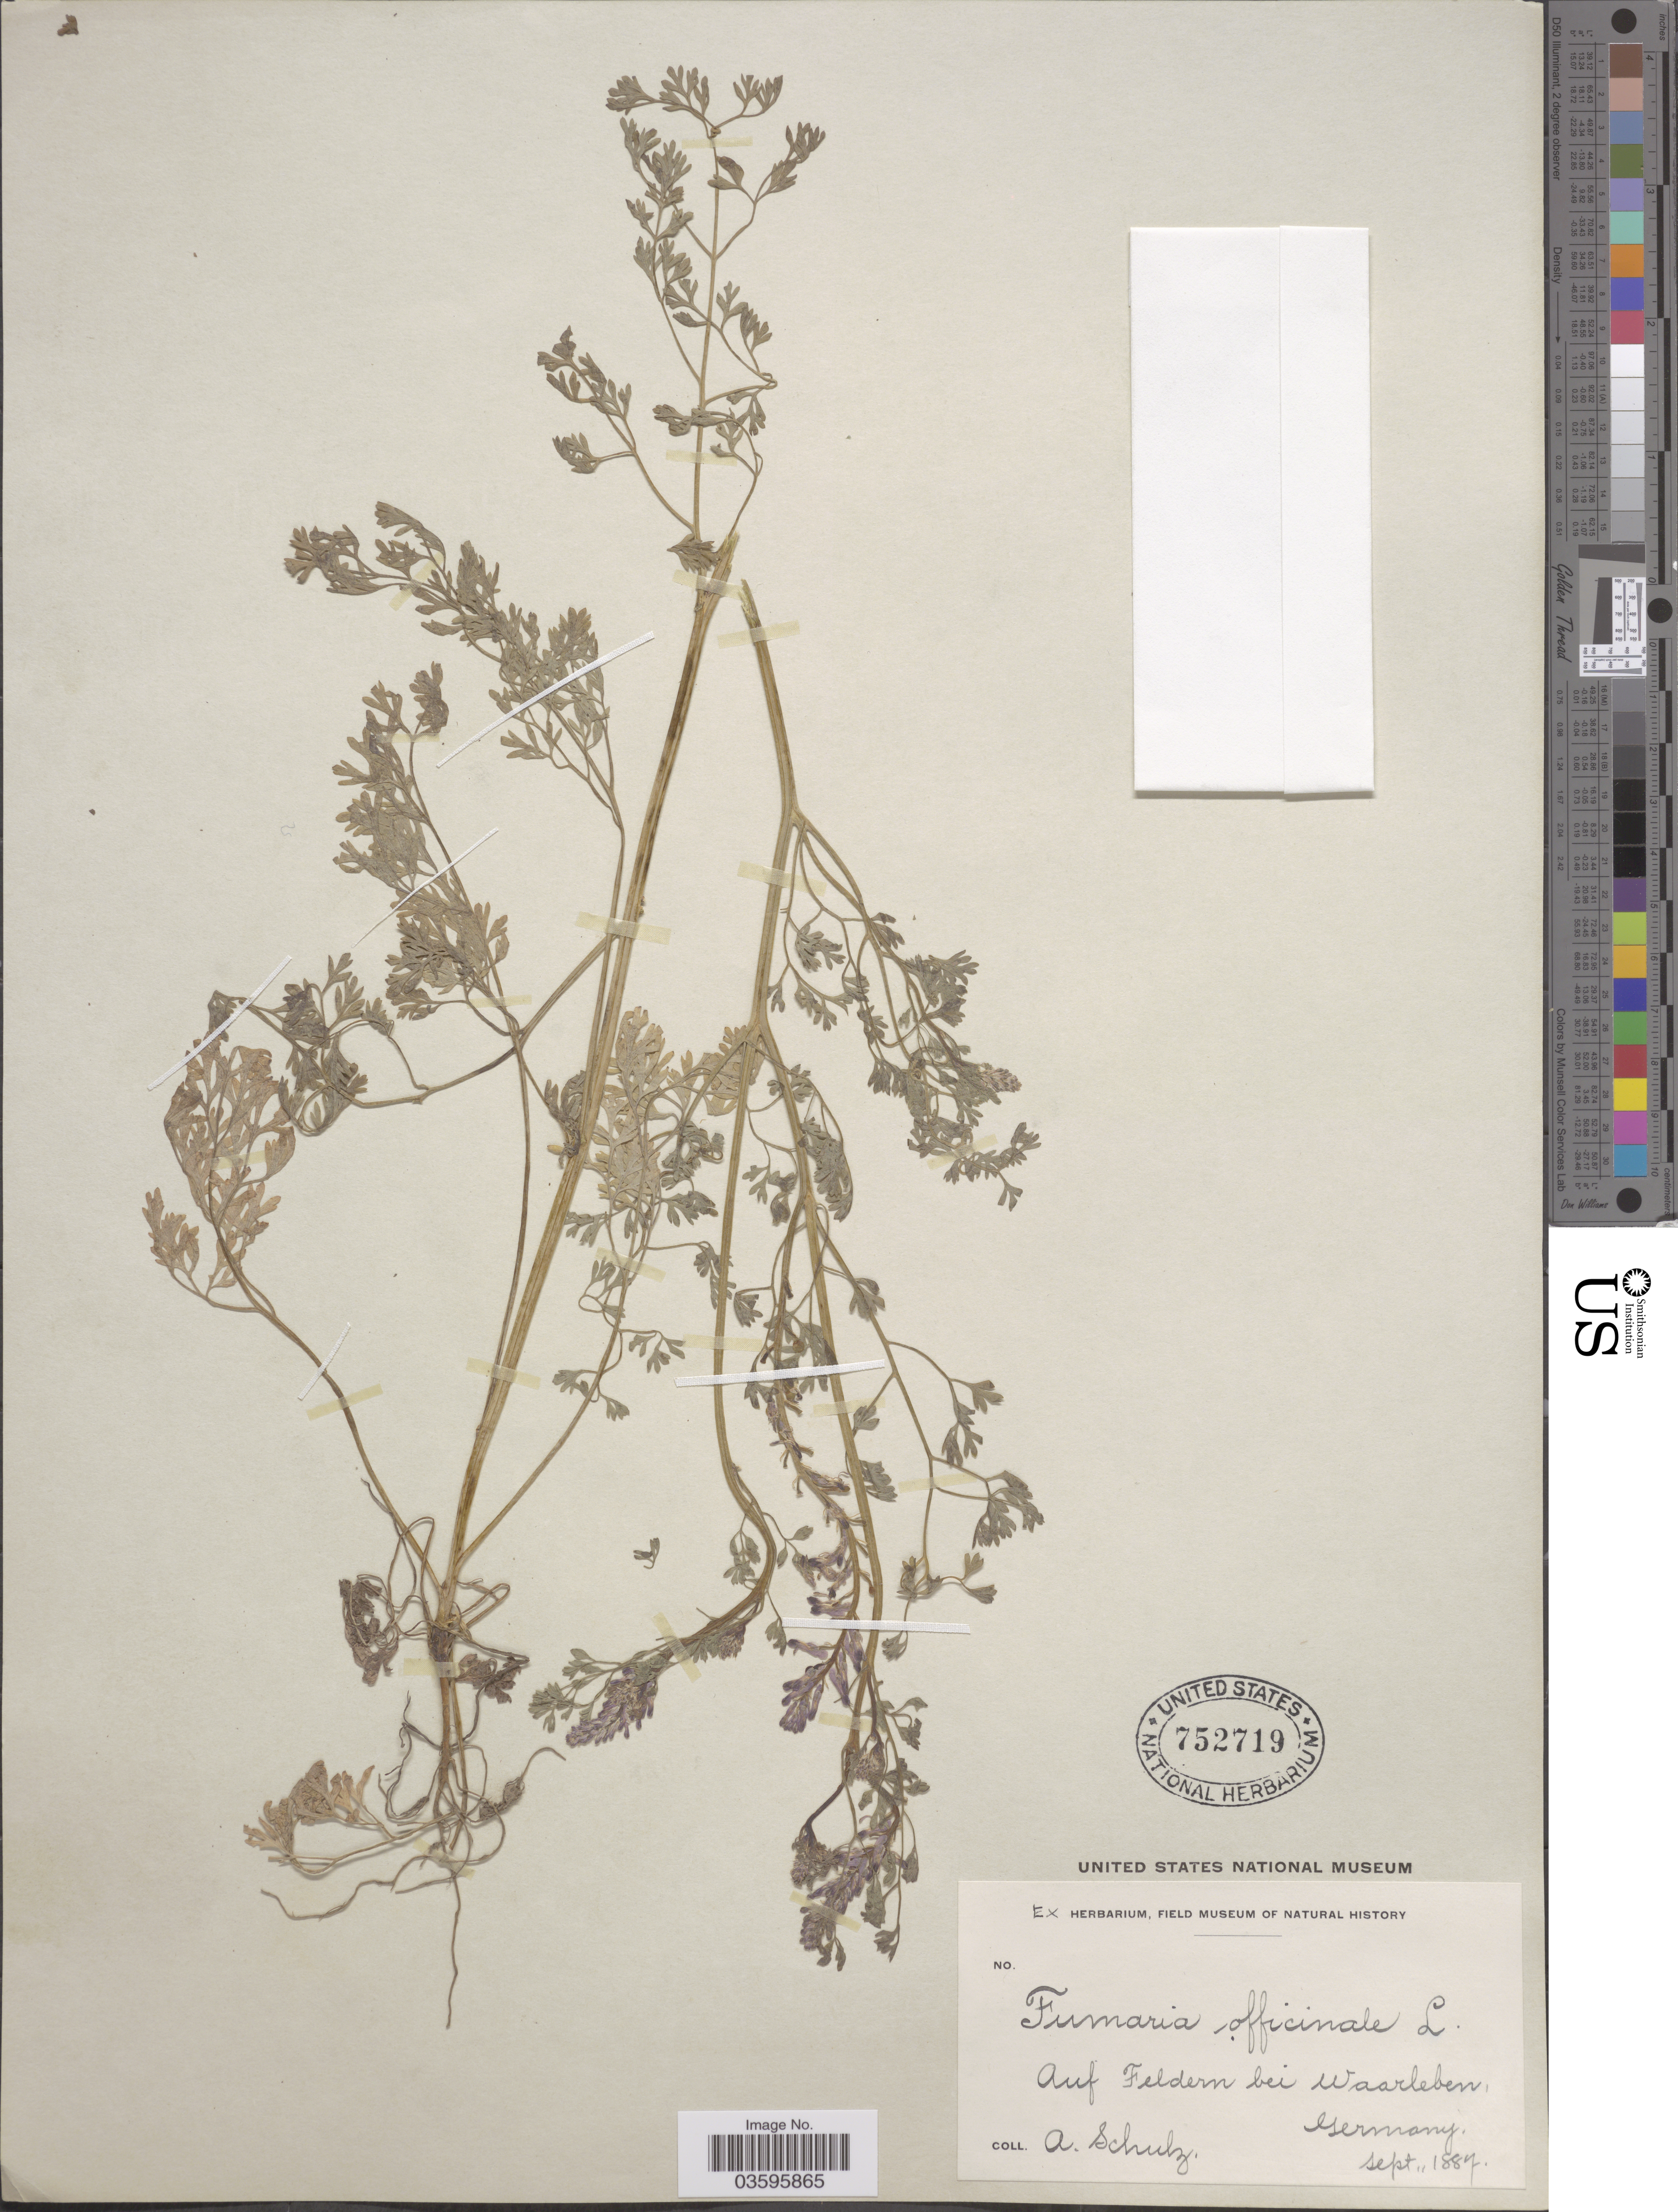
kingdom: Plantae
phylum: Tracheophyta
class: Magnoliopsida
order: Ranunculales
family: Papaveraceae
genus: Fumaria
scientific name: Fumaria officinalis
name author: L.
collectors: A. Schulz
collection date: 1887-09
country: Germany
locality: Auf Feldern bei Waarleben.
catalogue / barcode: US 752719